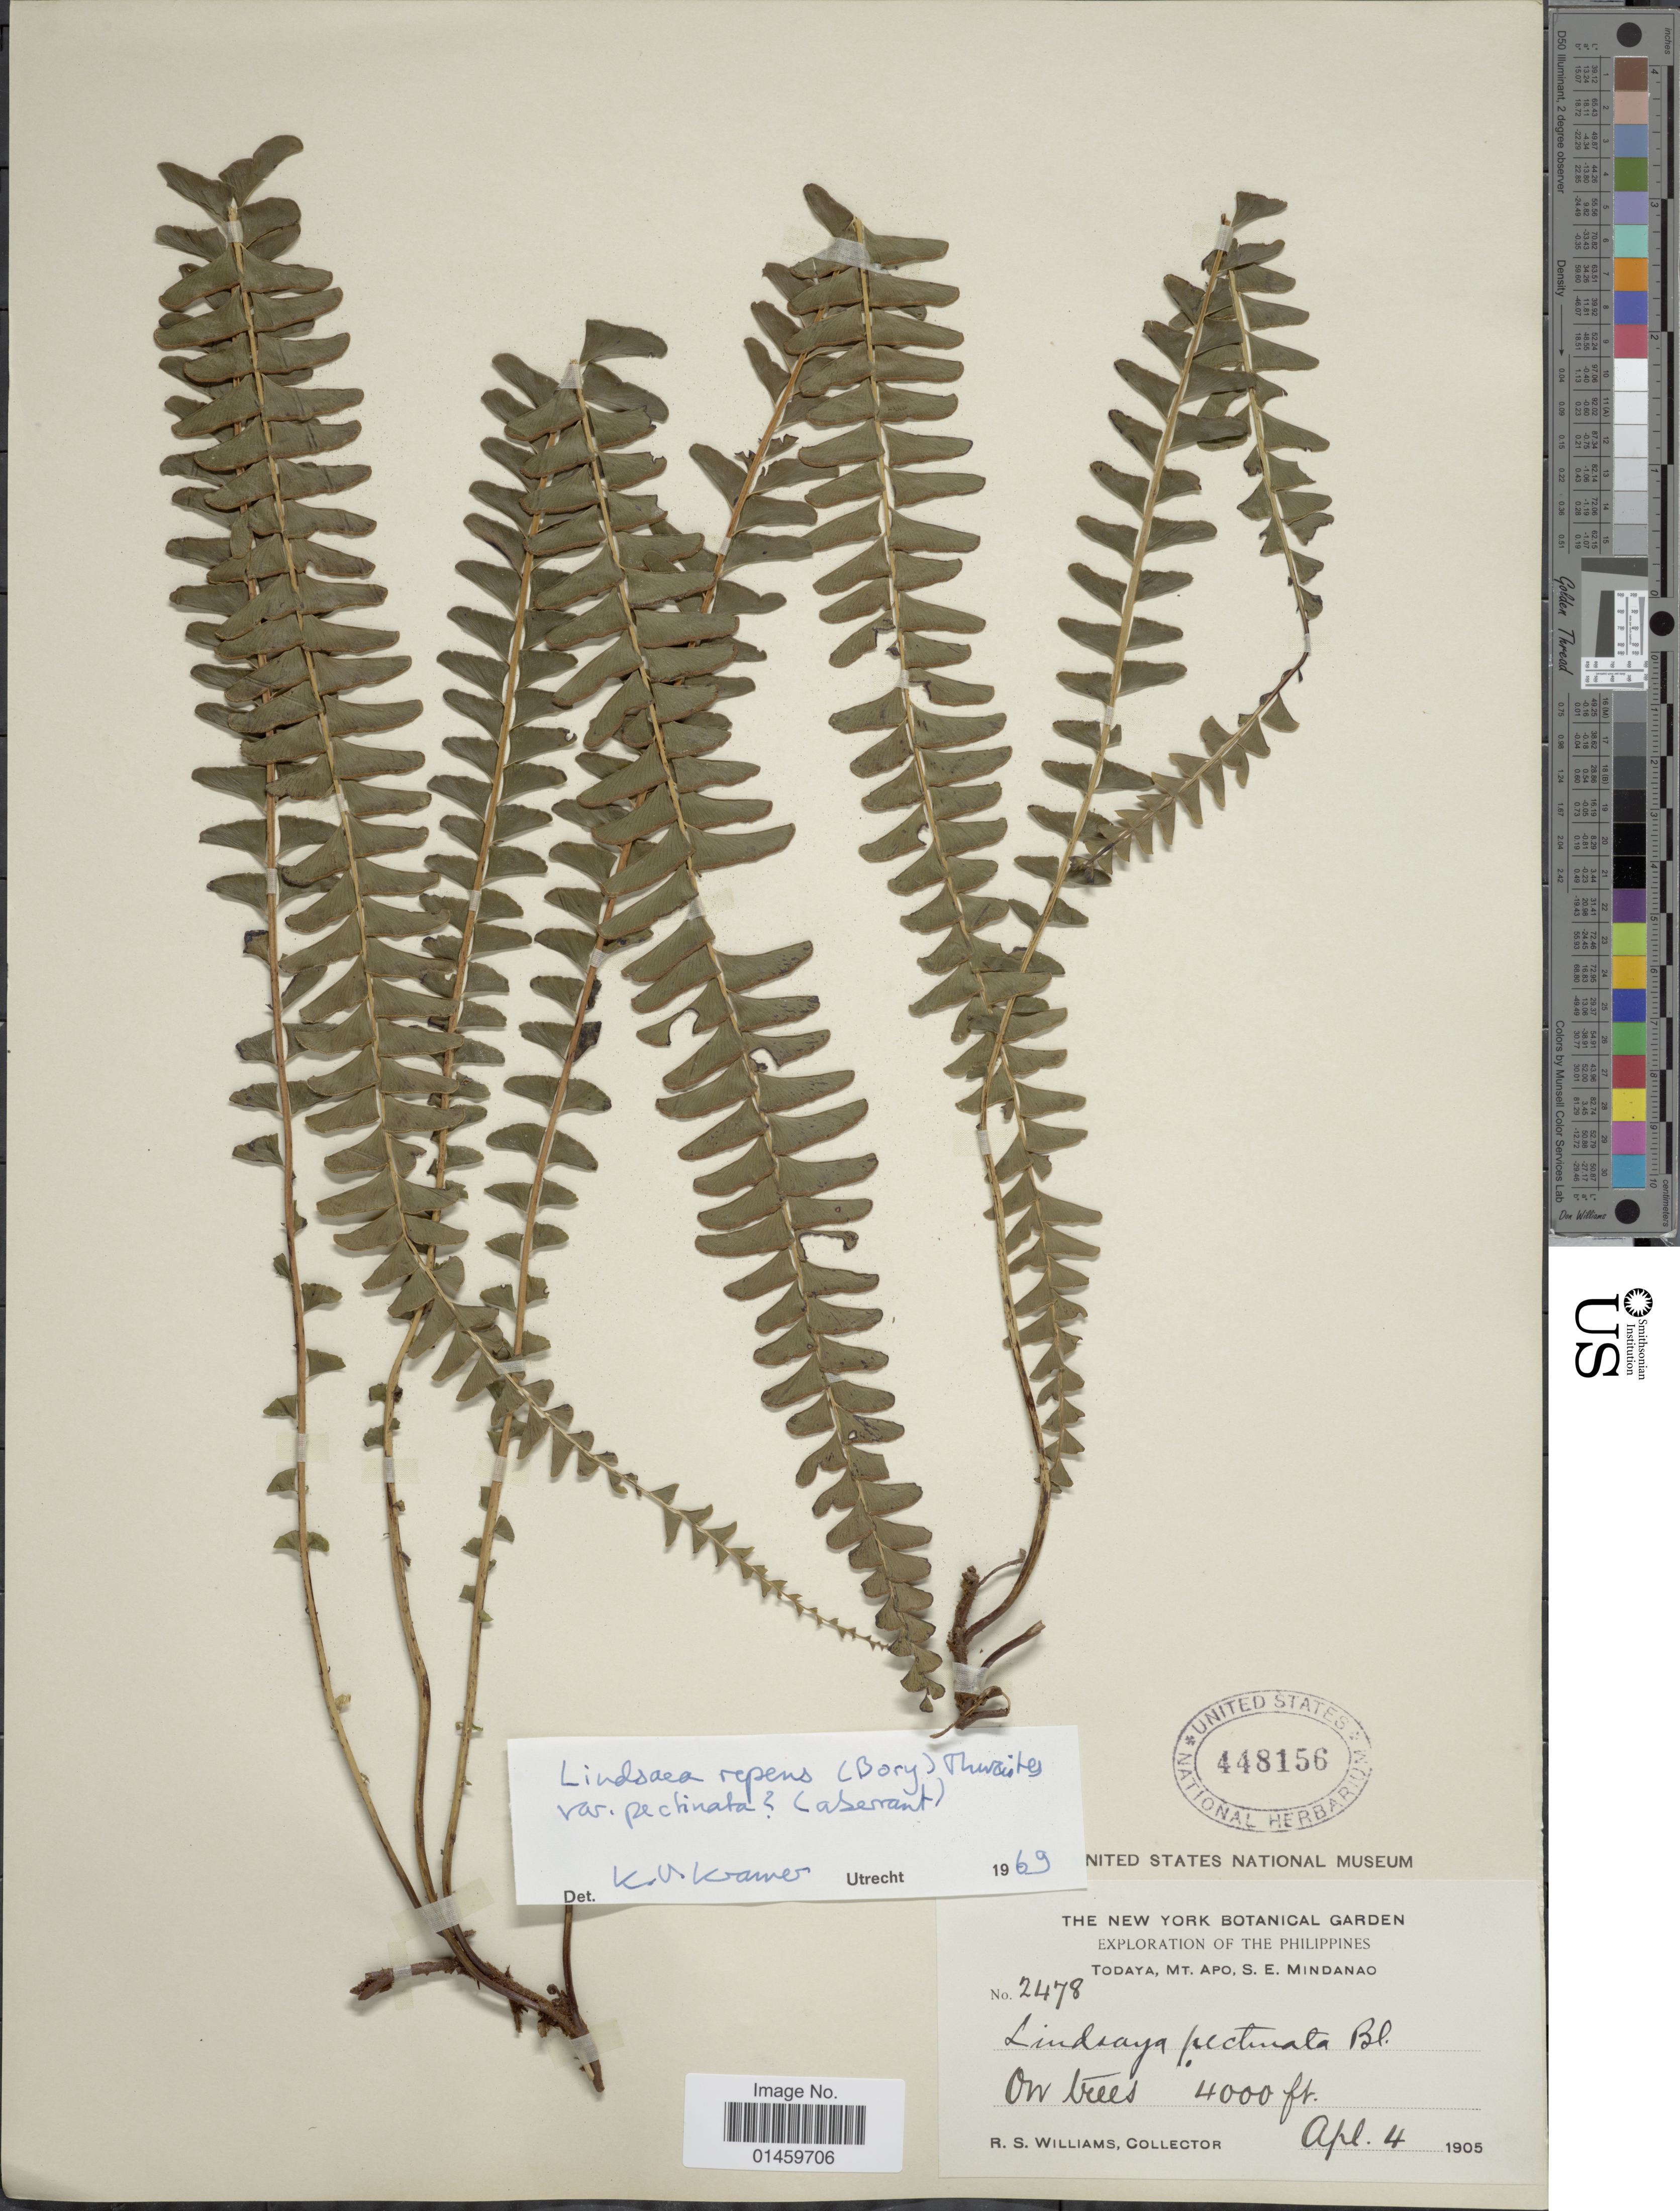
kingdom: Plantae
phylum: Tracheophyta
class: Polypodiopsida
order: Polypodiales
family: Lindsaeaceae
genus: Lindsaea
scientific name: Lindsaea repens var. pectinata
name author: (Blume) Mett.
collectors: R. S. Williams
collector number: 2478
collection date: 1905-04-04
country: Philippines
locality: Todaya, Mt. Apo, S. E. Mindanao.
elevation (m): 1219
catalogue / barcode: US 448156